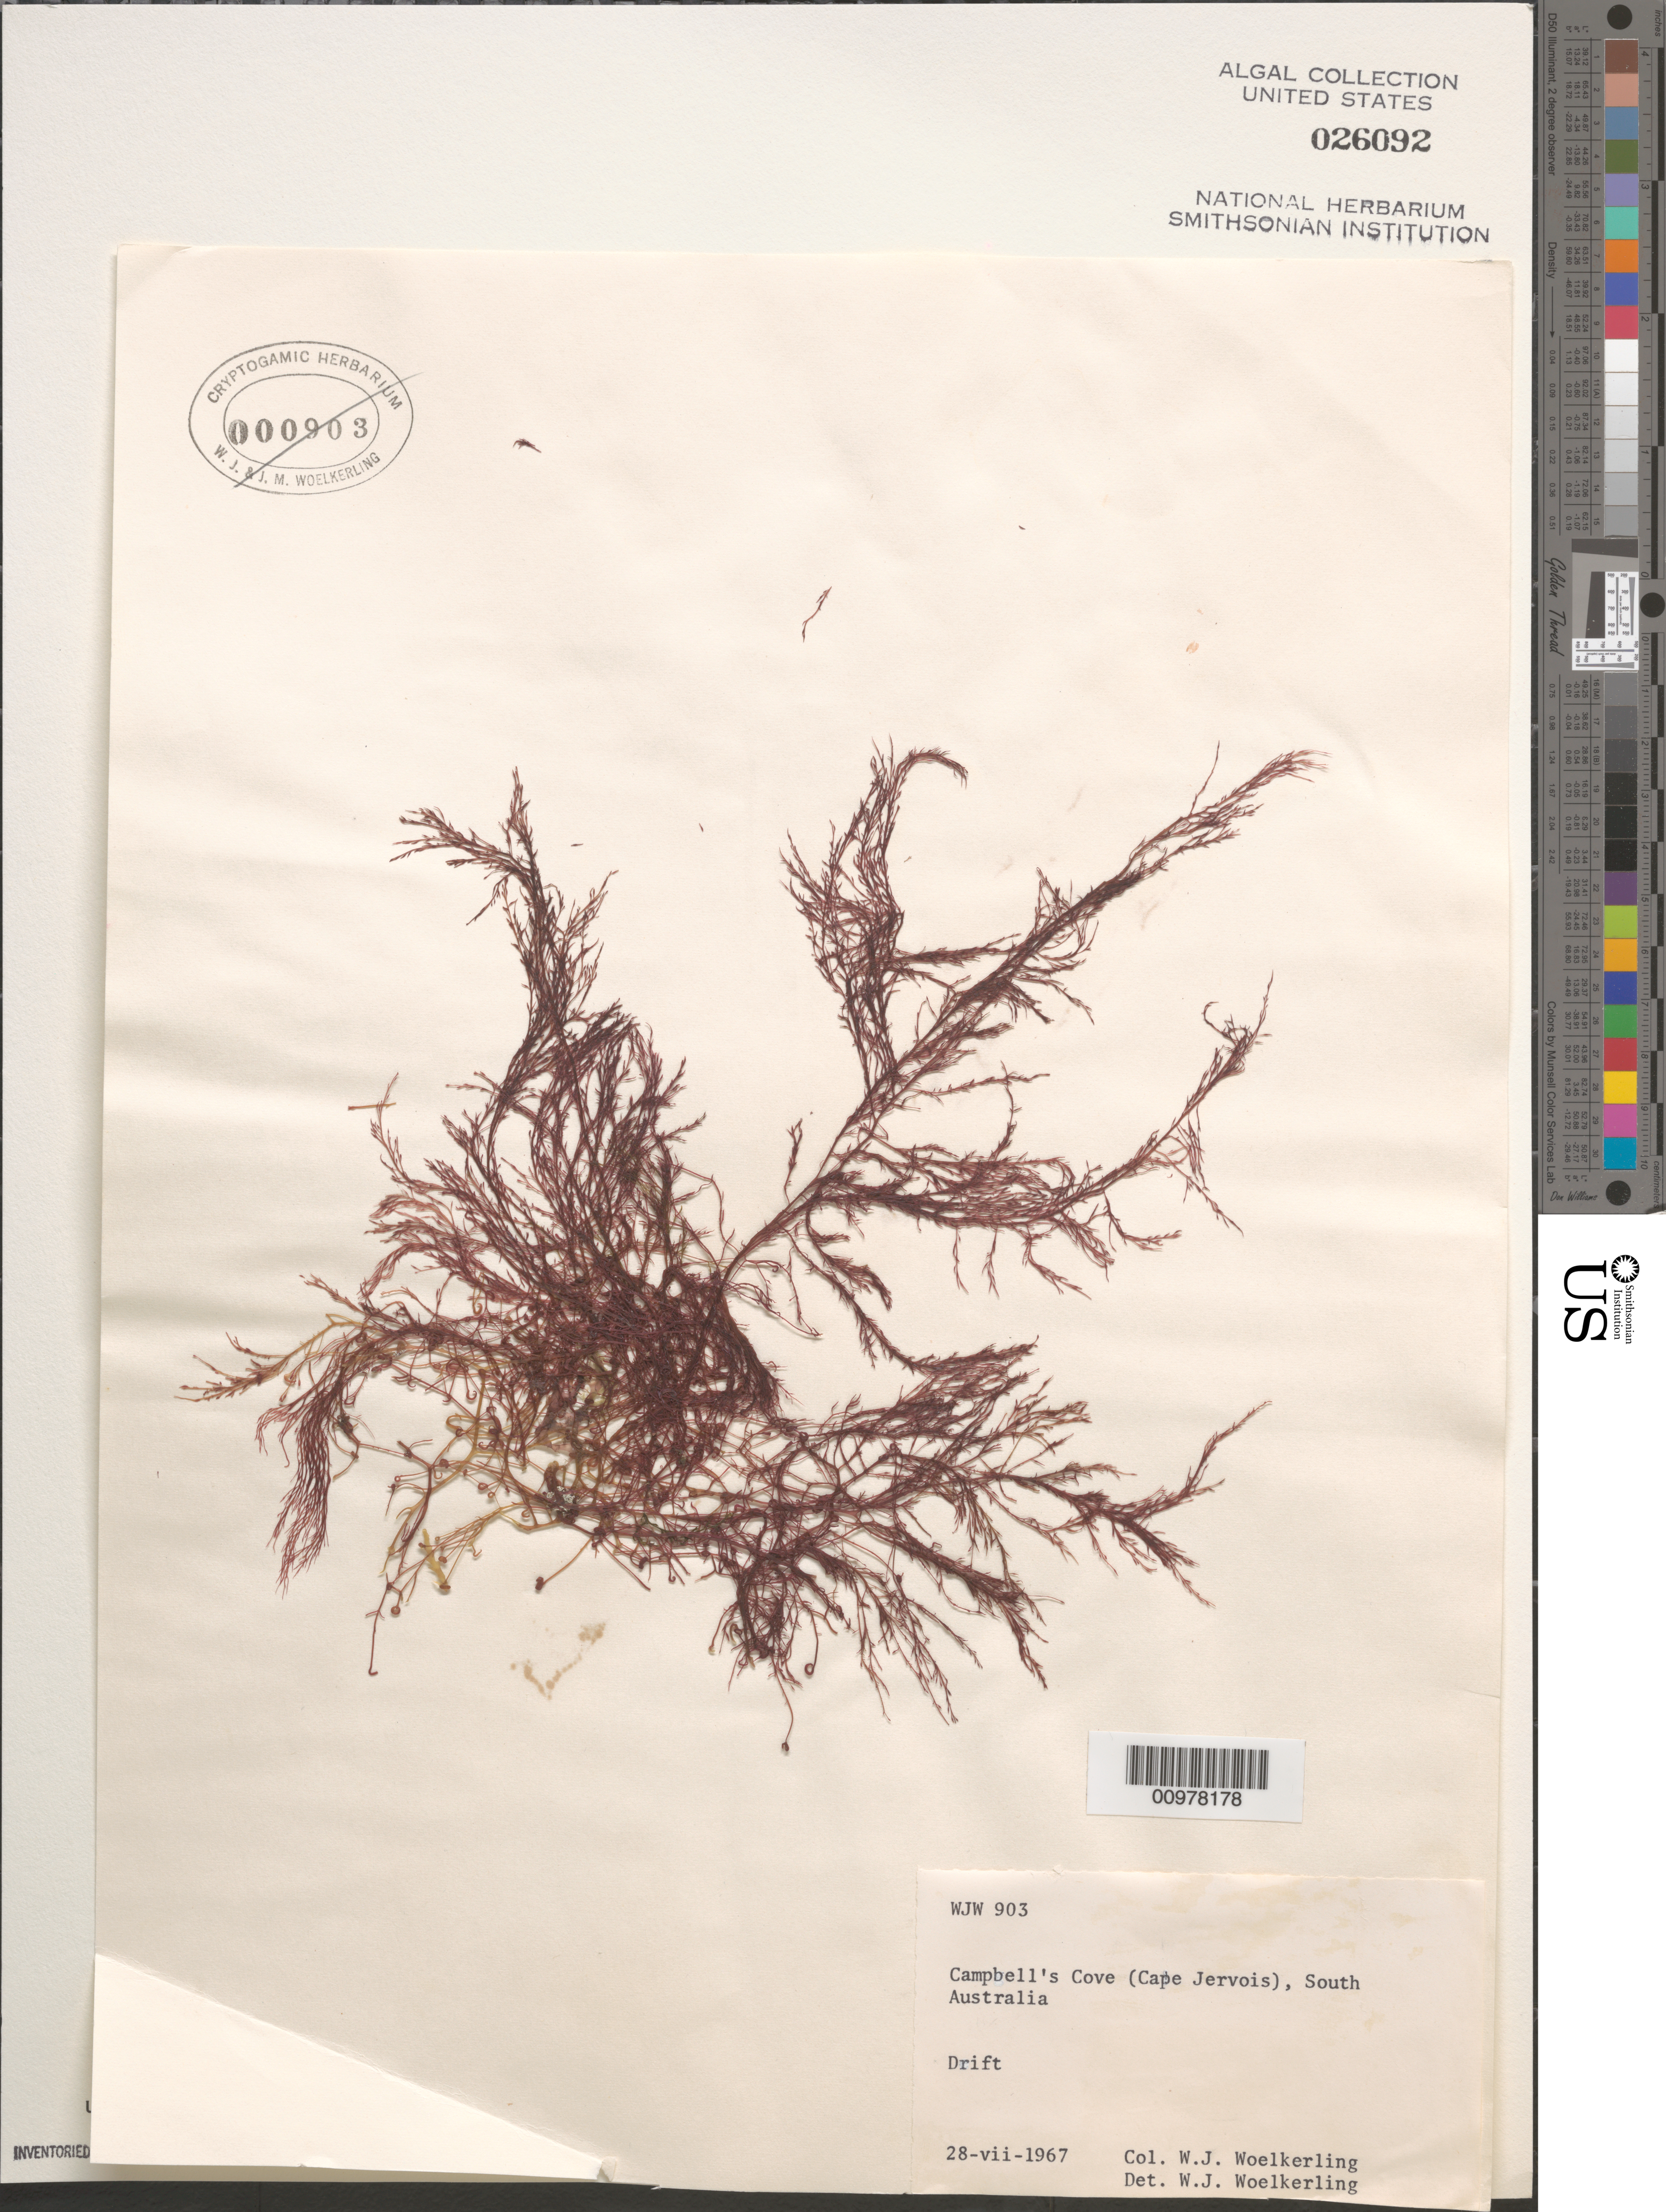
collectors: W. Woelkerling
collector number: WJW 903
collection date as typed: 28 Jul 1967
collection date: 1967-07-28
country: Australia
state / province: South Australia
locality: Campbell's Cove (Cape Jervois)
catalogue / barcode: US 26092